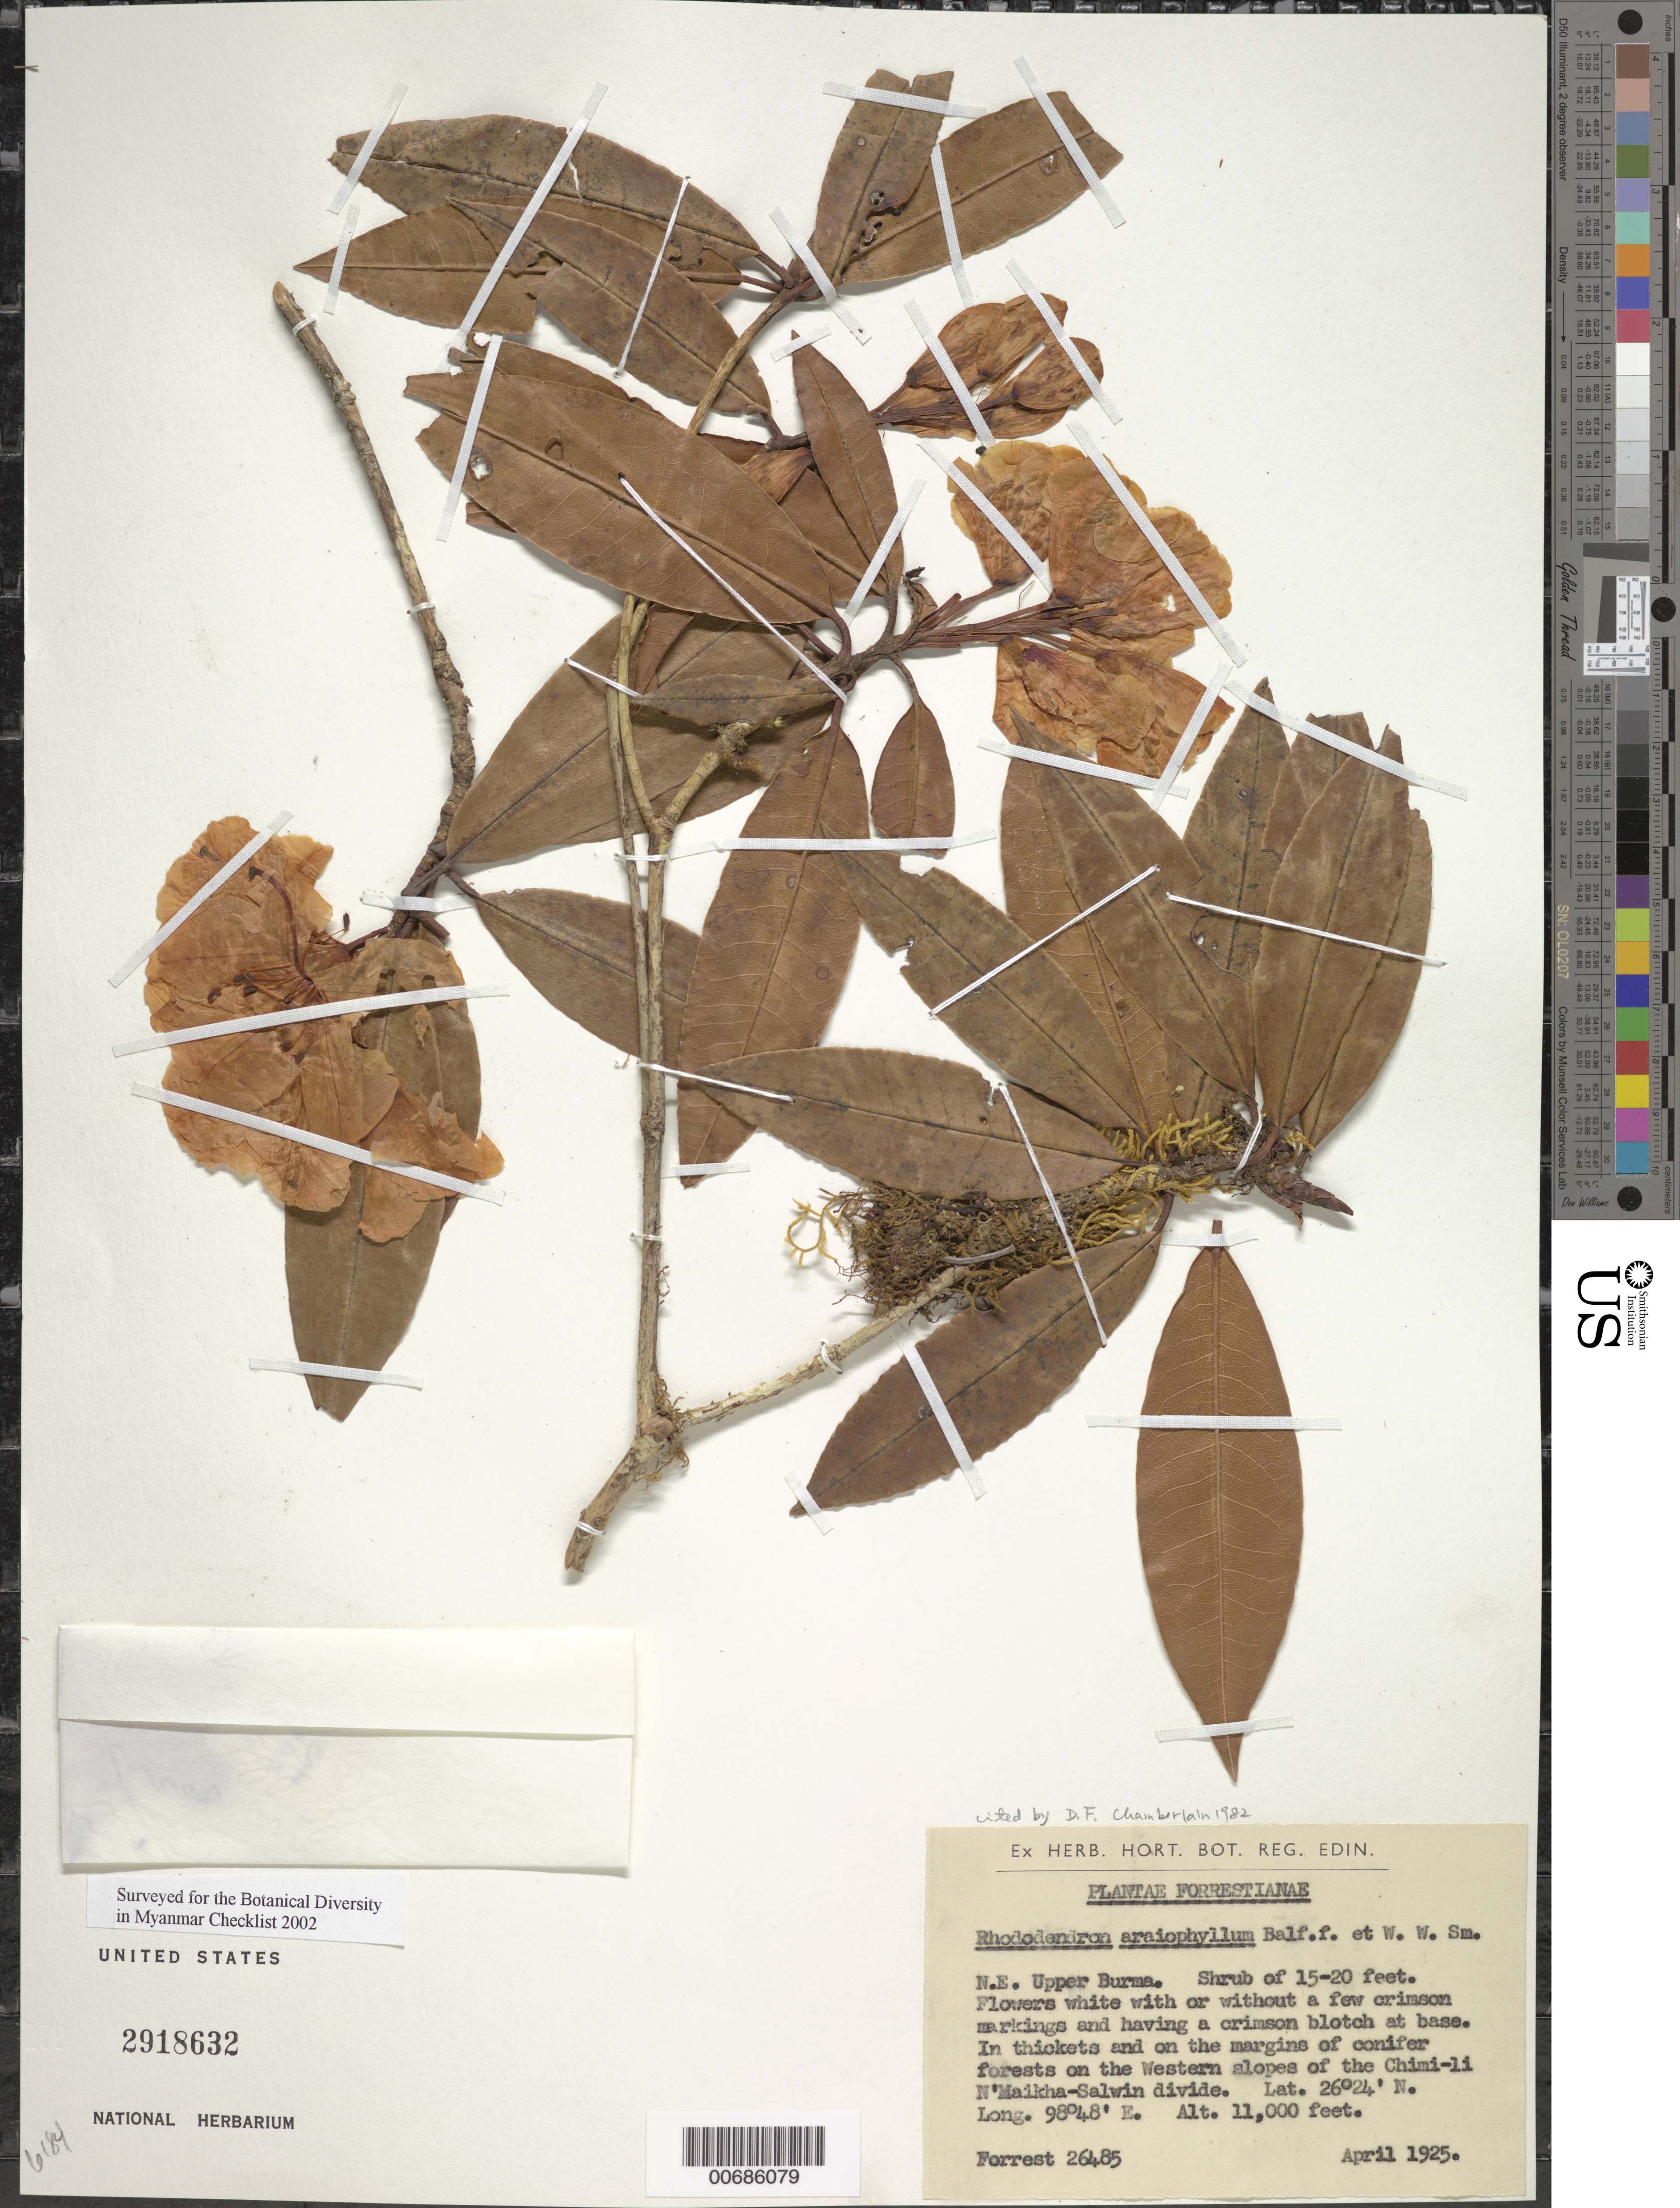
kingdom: Plantae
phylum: Tracheophyta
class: Magnoliopsida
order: Ericales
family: Ericaceae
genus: Rhododendron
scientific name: Rhododendron araiophyllum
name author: Balf. f. & W.W. Sm.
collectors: G. Forrest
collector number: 26485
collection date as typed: Apr 1925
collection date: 1925-04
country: Myanmar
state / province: Kachin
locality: N'Maikha-Salwin Divide, Chimi-li, W slopes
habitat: Thickets and margins of conifer forest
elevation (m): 3353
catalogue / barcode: US 2918632